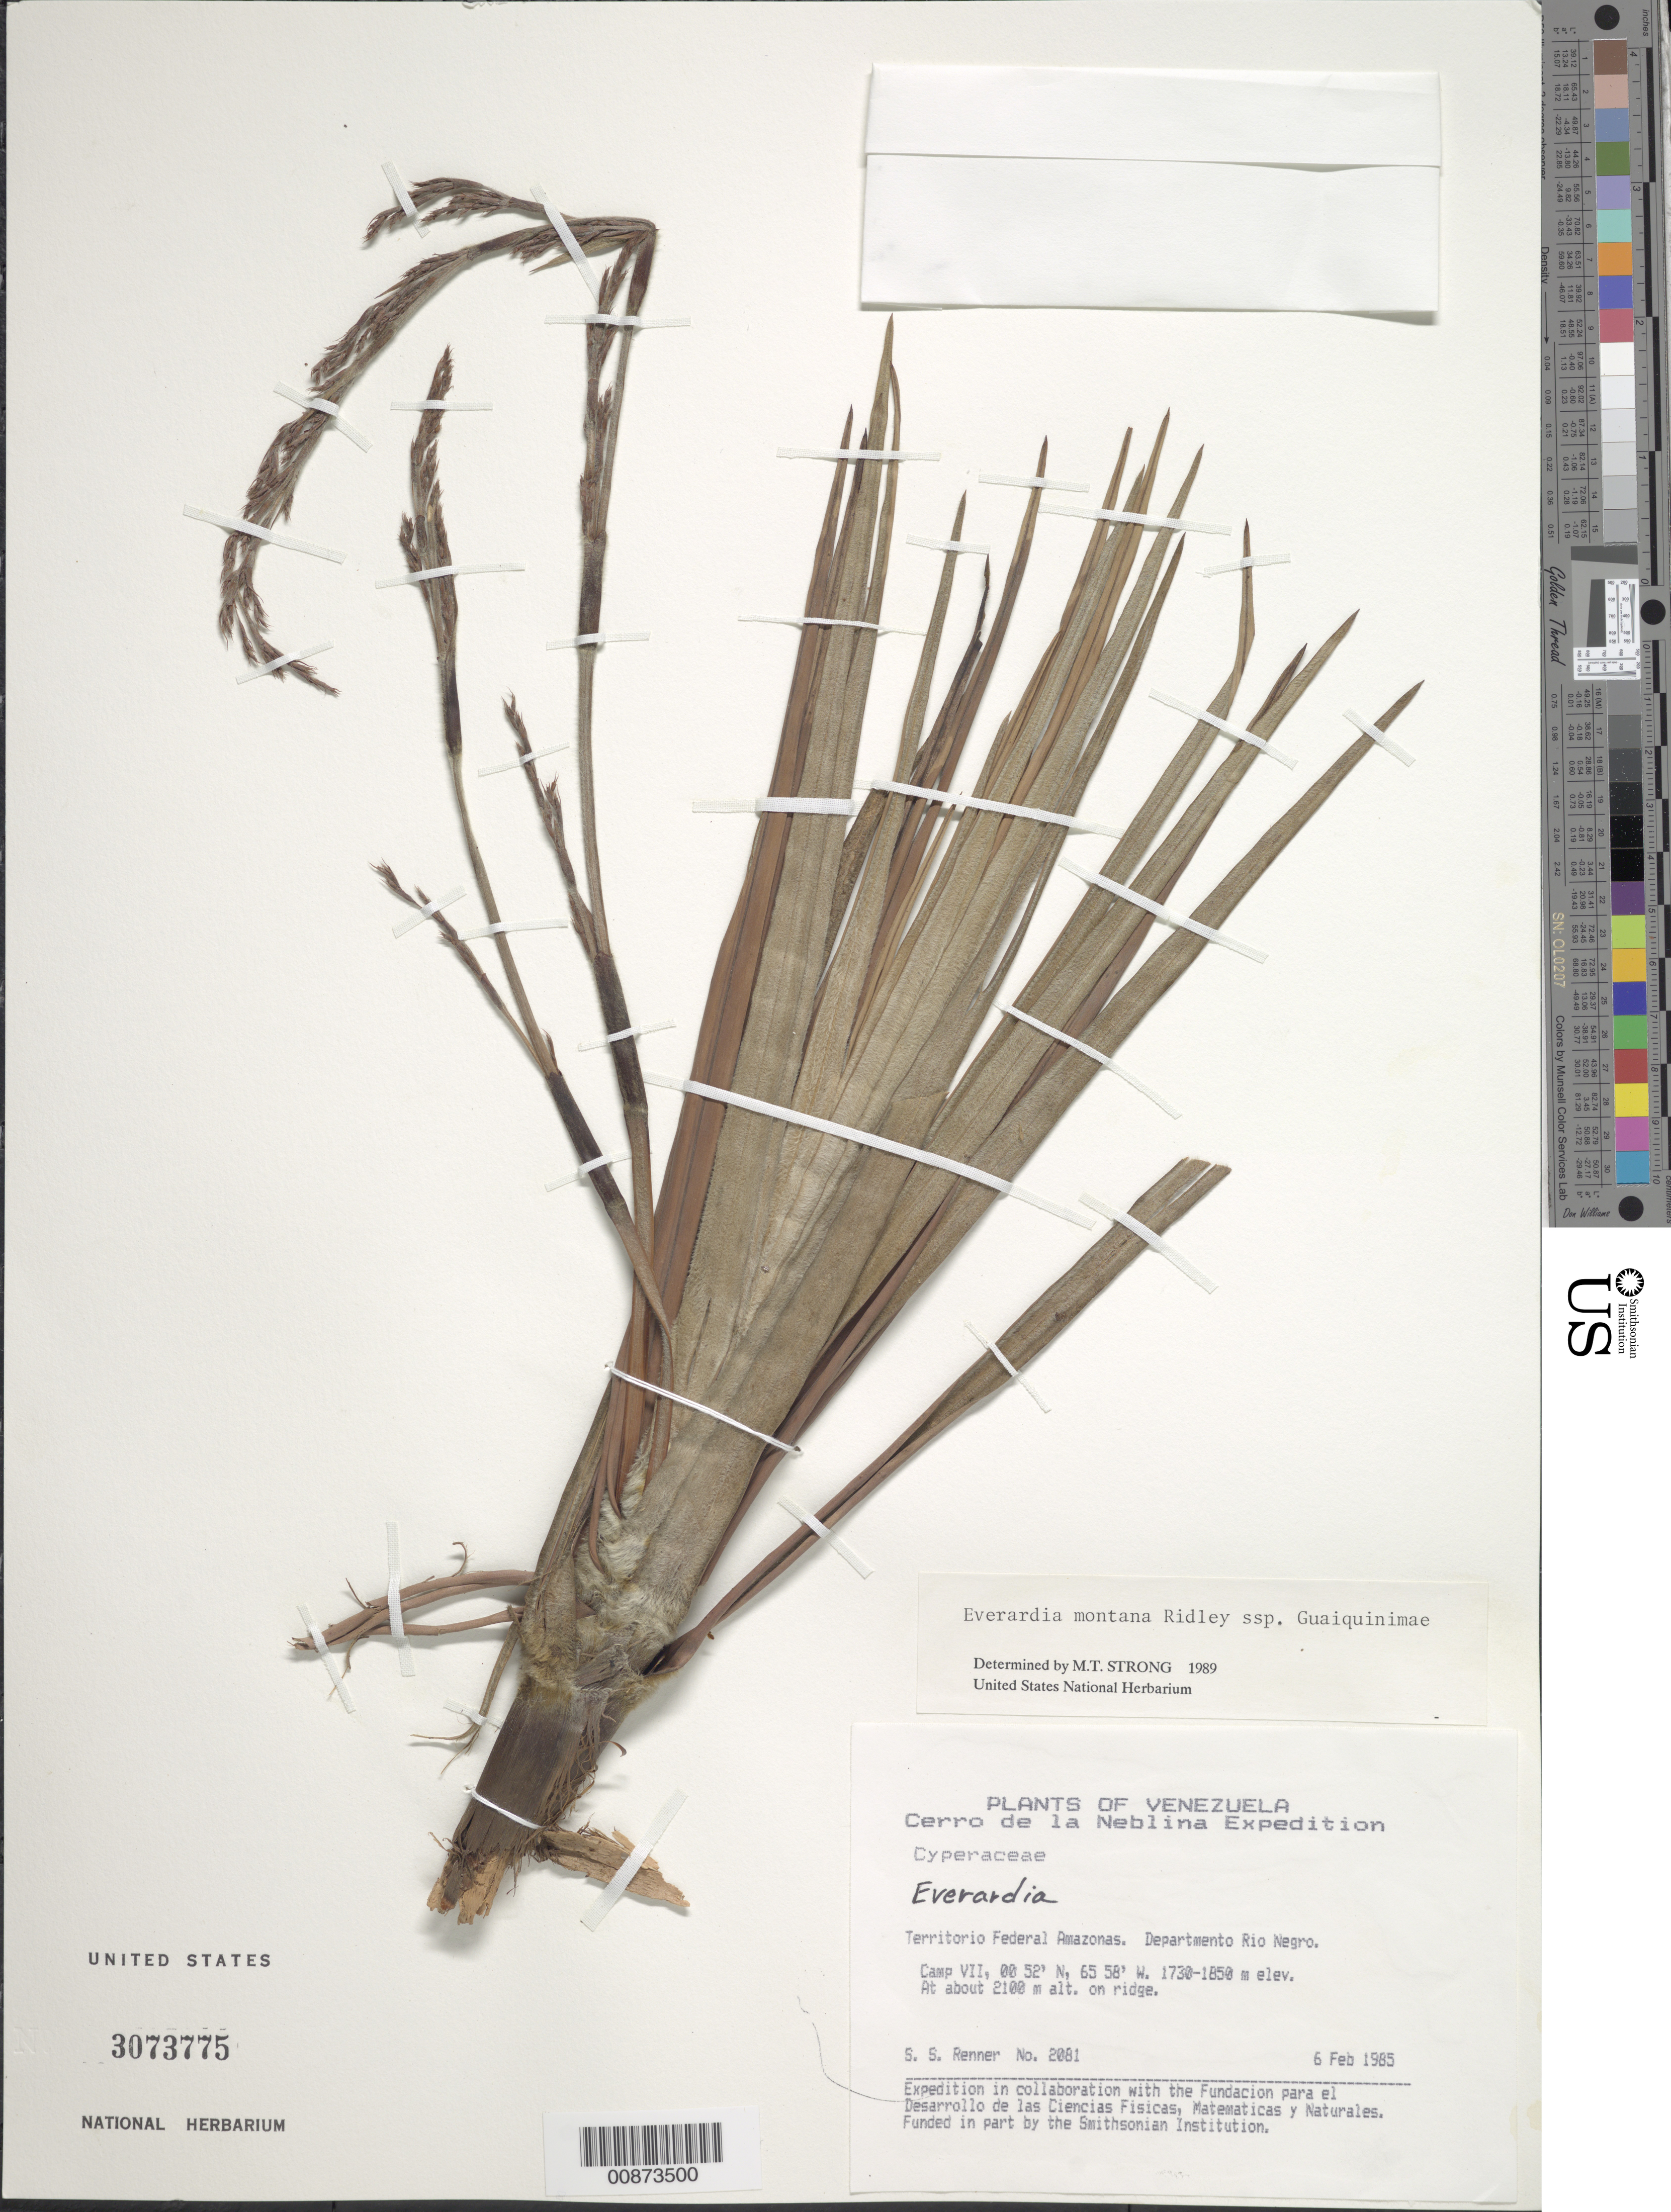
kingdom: Plantae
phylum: Tracheophyta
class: Liliopsida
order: Poales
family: Cyperaceae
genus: Cephalocarpus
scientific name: Cephalocarpus montanus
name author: (Ridley) S.M. Costa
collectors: S. S. Renner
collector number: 2081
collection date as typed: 6-Feb-85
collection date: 1985-02-06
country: Venezuela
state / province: Amazonas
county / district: Río Negro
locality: Cerro de la Neblina, Camp VII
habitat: On ridge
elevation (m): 2100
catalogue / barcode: US 3073775